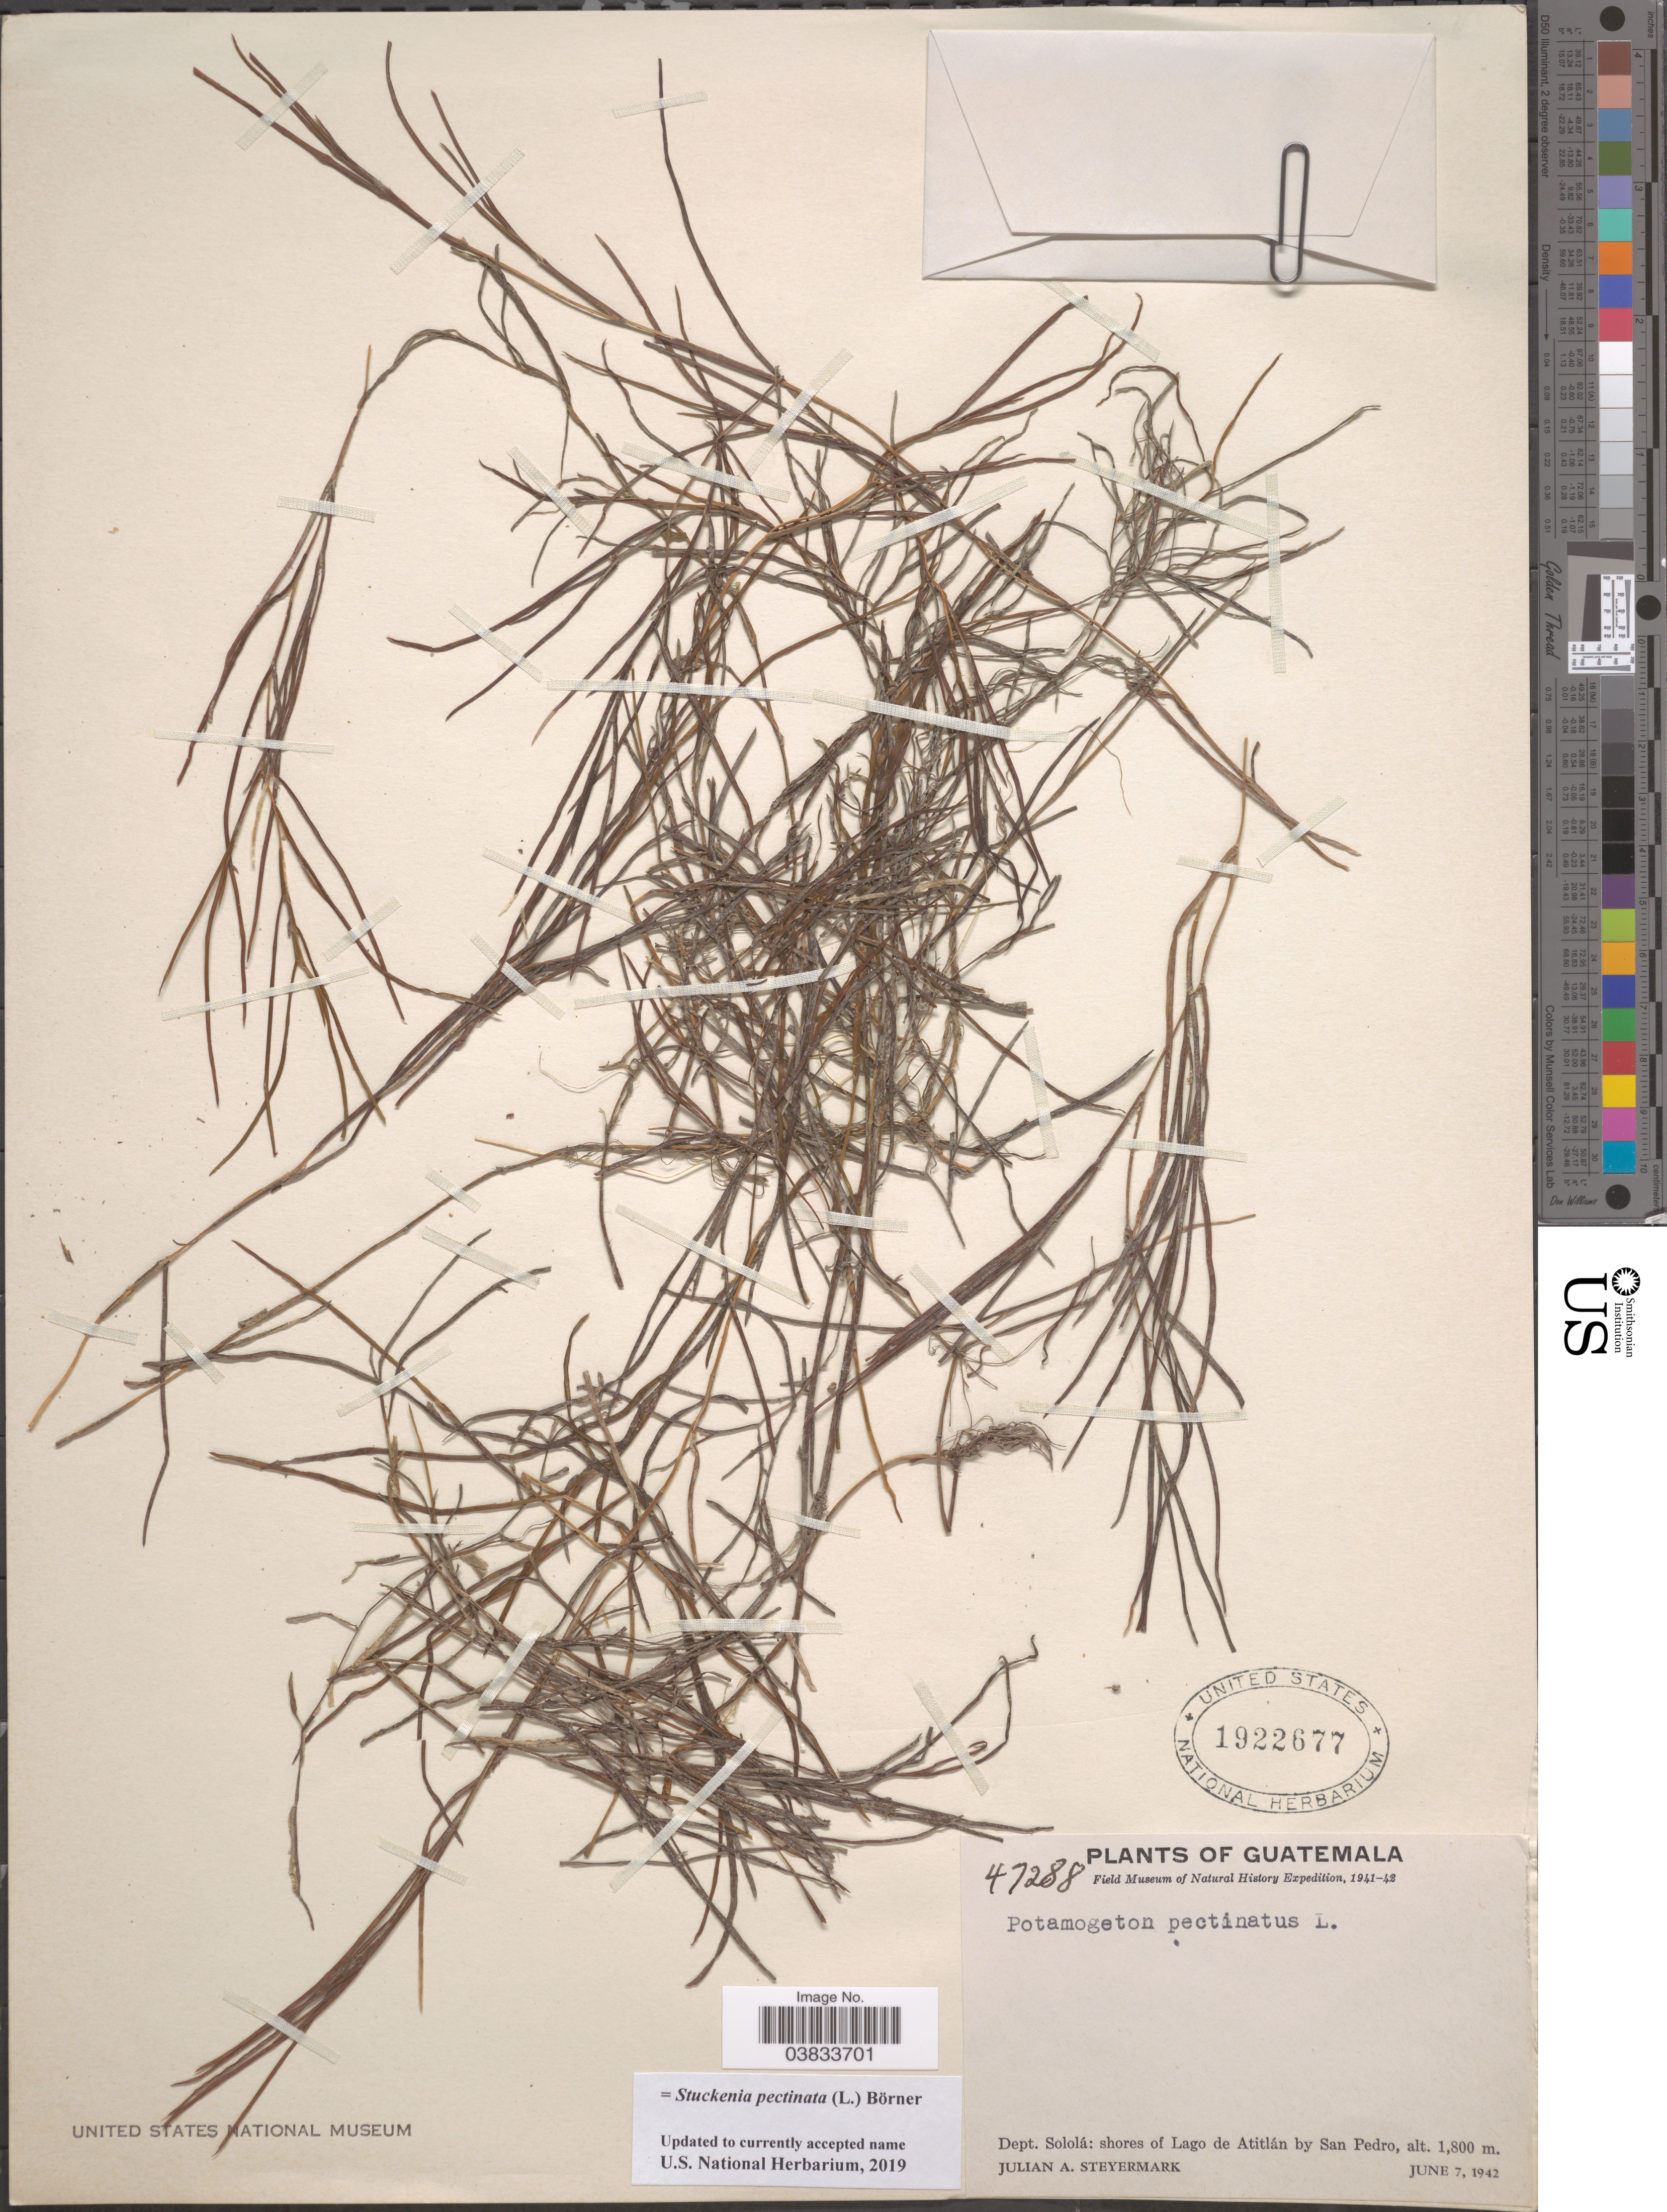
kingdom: Plantae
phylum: Tracheophyta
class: Liliopsida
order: Alismatales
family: Potamogetonaceae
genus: Stuckenia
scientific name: Stuckenia pectinata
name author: (L.) Börner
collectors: J. Steyermark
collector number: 47288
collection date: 1942-06-07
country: Guatemala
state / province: Solola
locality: Dept. Sololá: shores of Lago de Atitlán by San Pedro.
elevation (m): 1800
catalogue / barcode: US 1922677